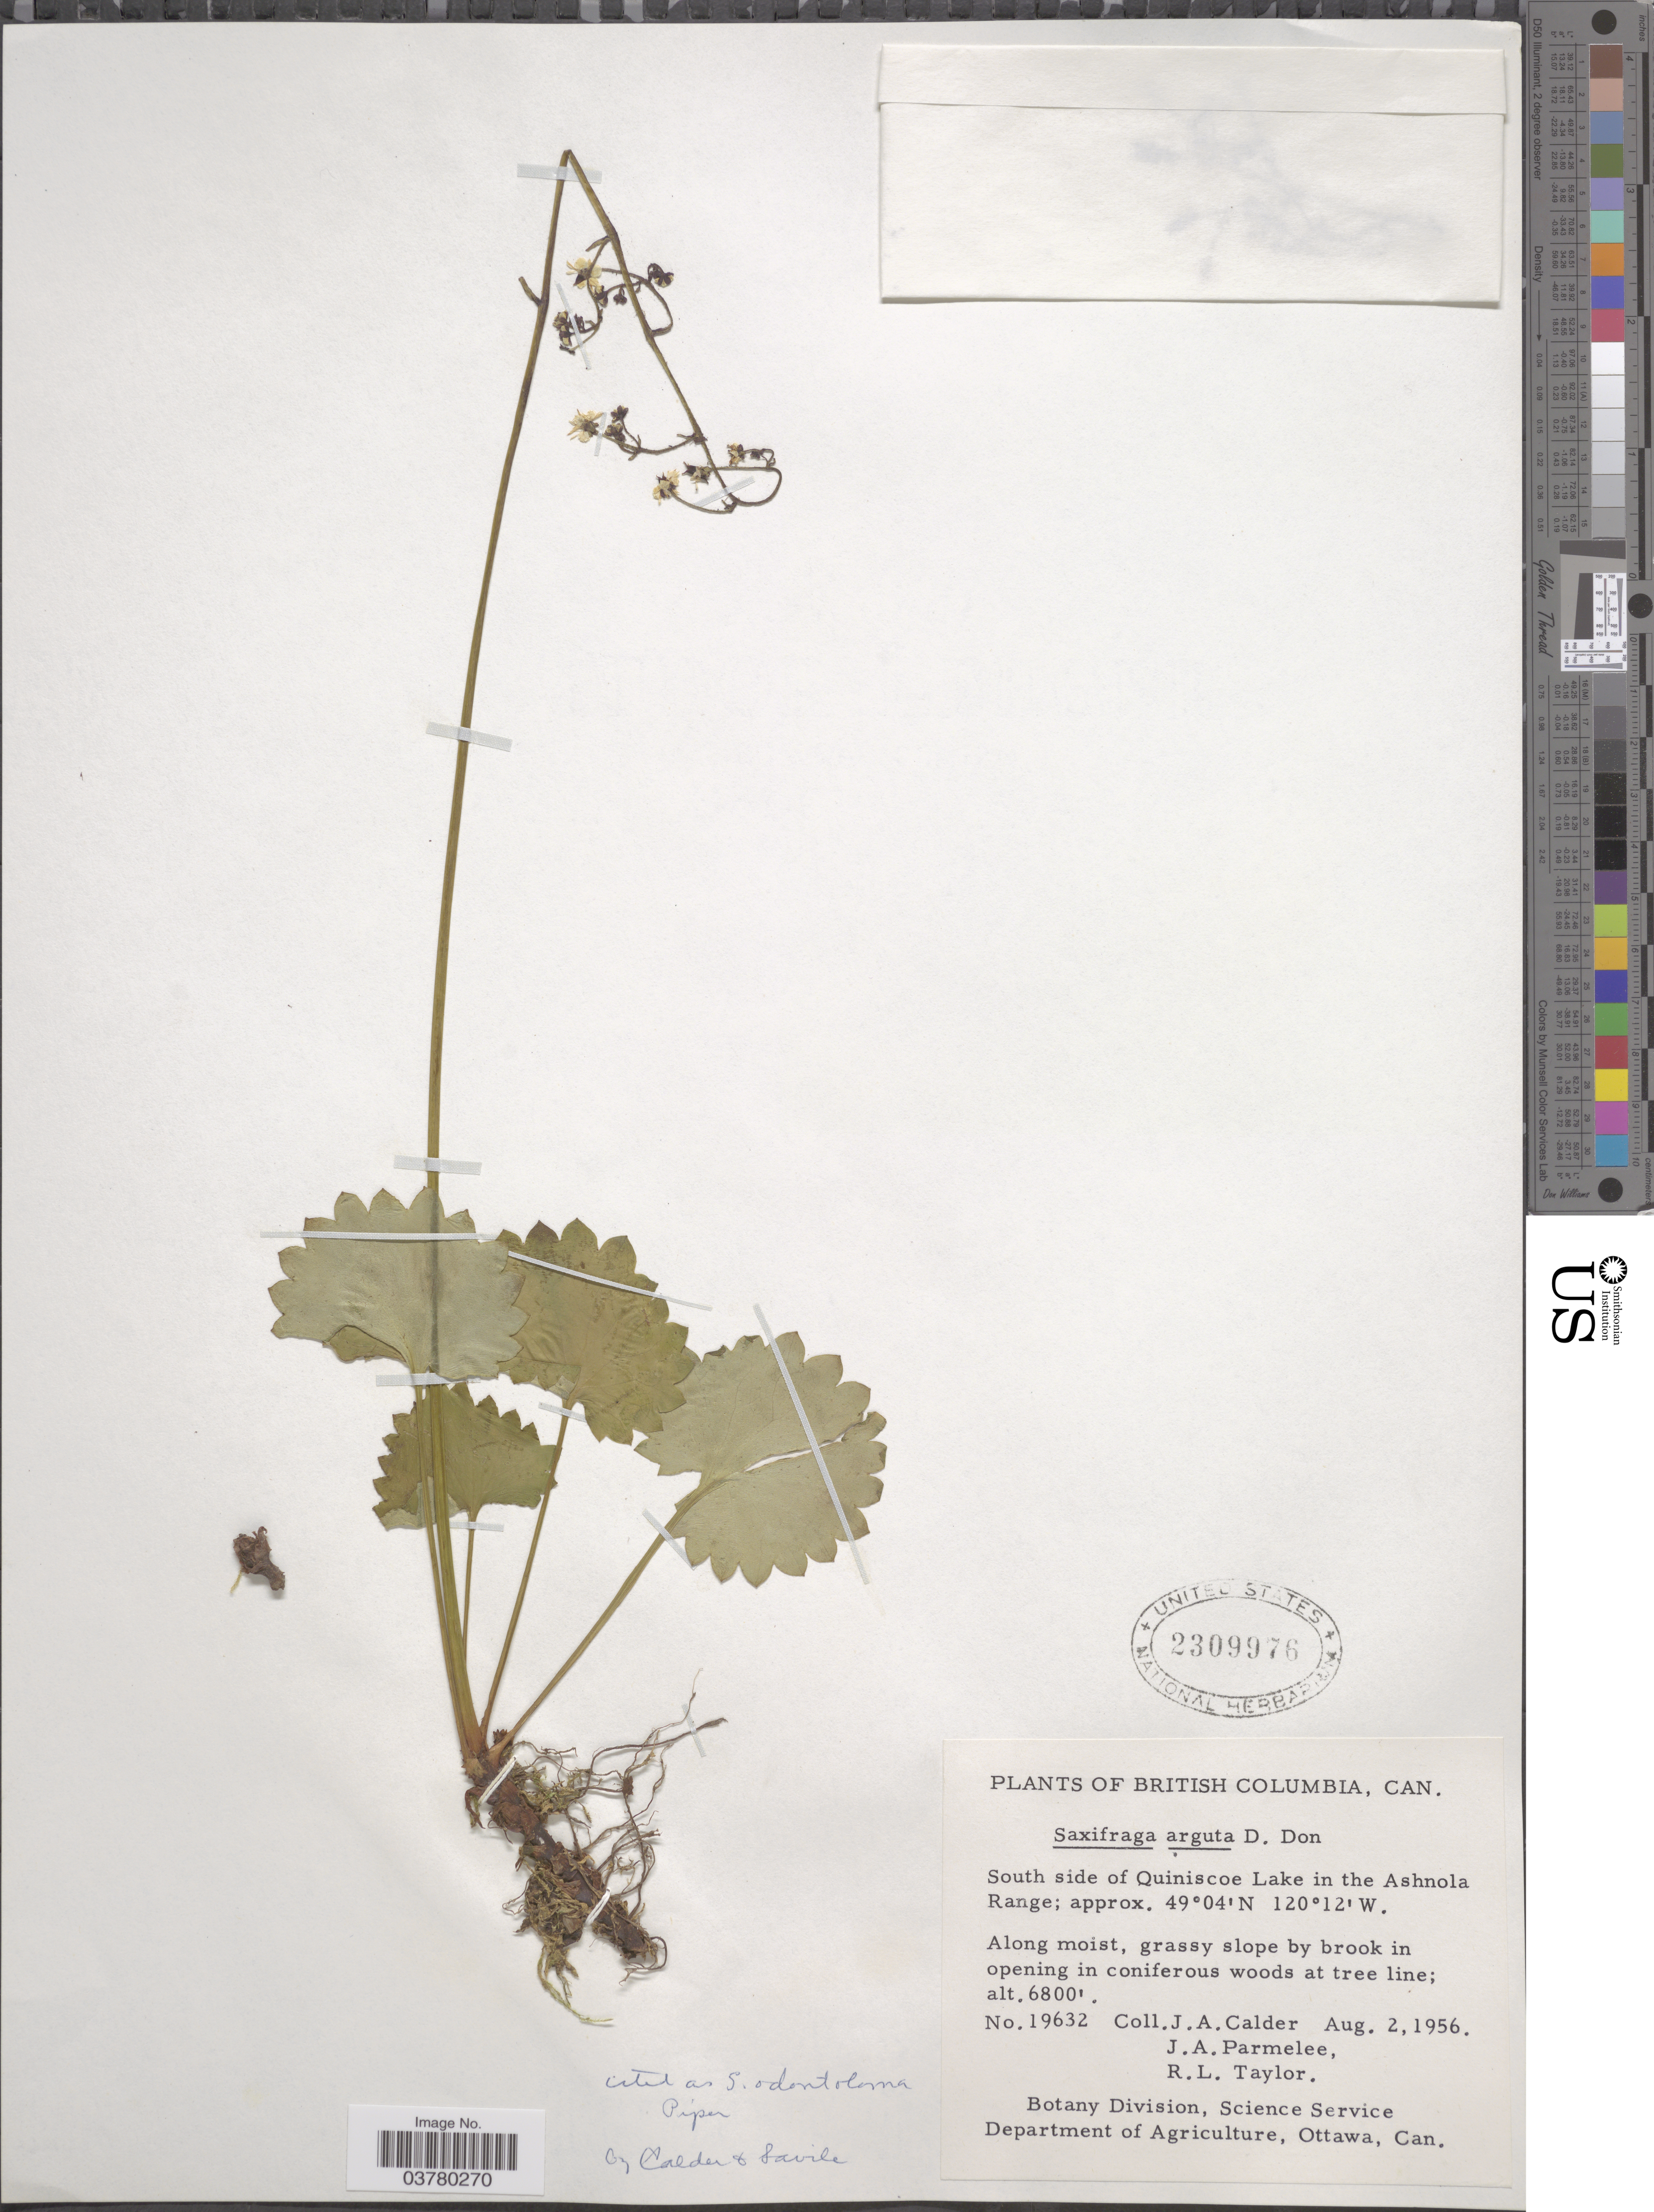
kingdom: Plantae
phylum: Tracheophyta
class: Magnoliopsida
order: Saxifragales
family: Saxifragaceae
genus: Micranthes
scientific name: Micranthes odontoloma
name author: (Piper) A. Heller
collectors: J. A. Calder, J. A. Parmelee & R. Taylor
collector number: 19632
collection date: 1956-08-02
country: Canada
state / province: British Columbia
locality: South side of Quiniscoe Lake in the Ashnola Range.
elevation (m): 2073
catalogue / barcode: US 2309976